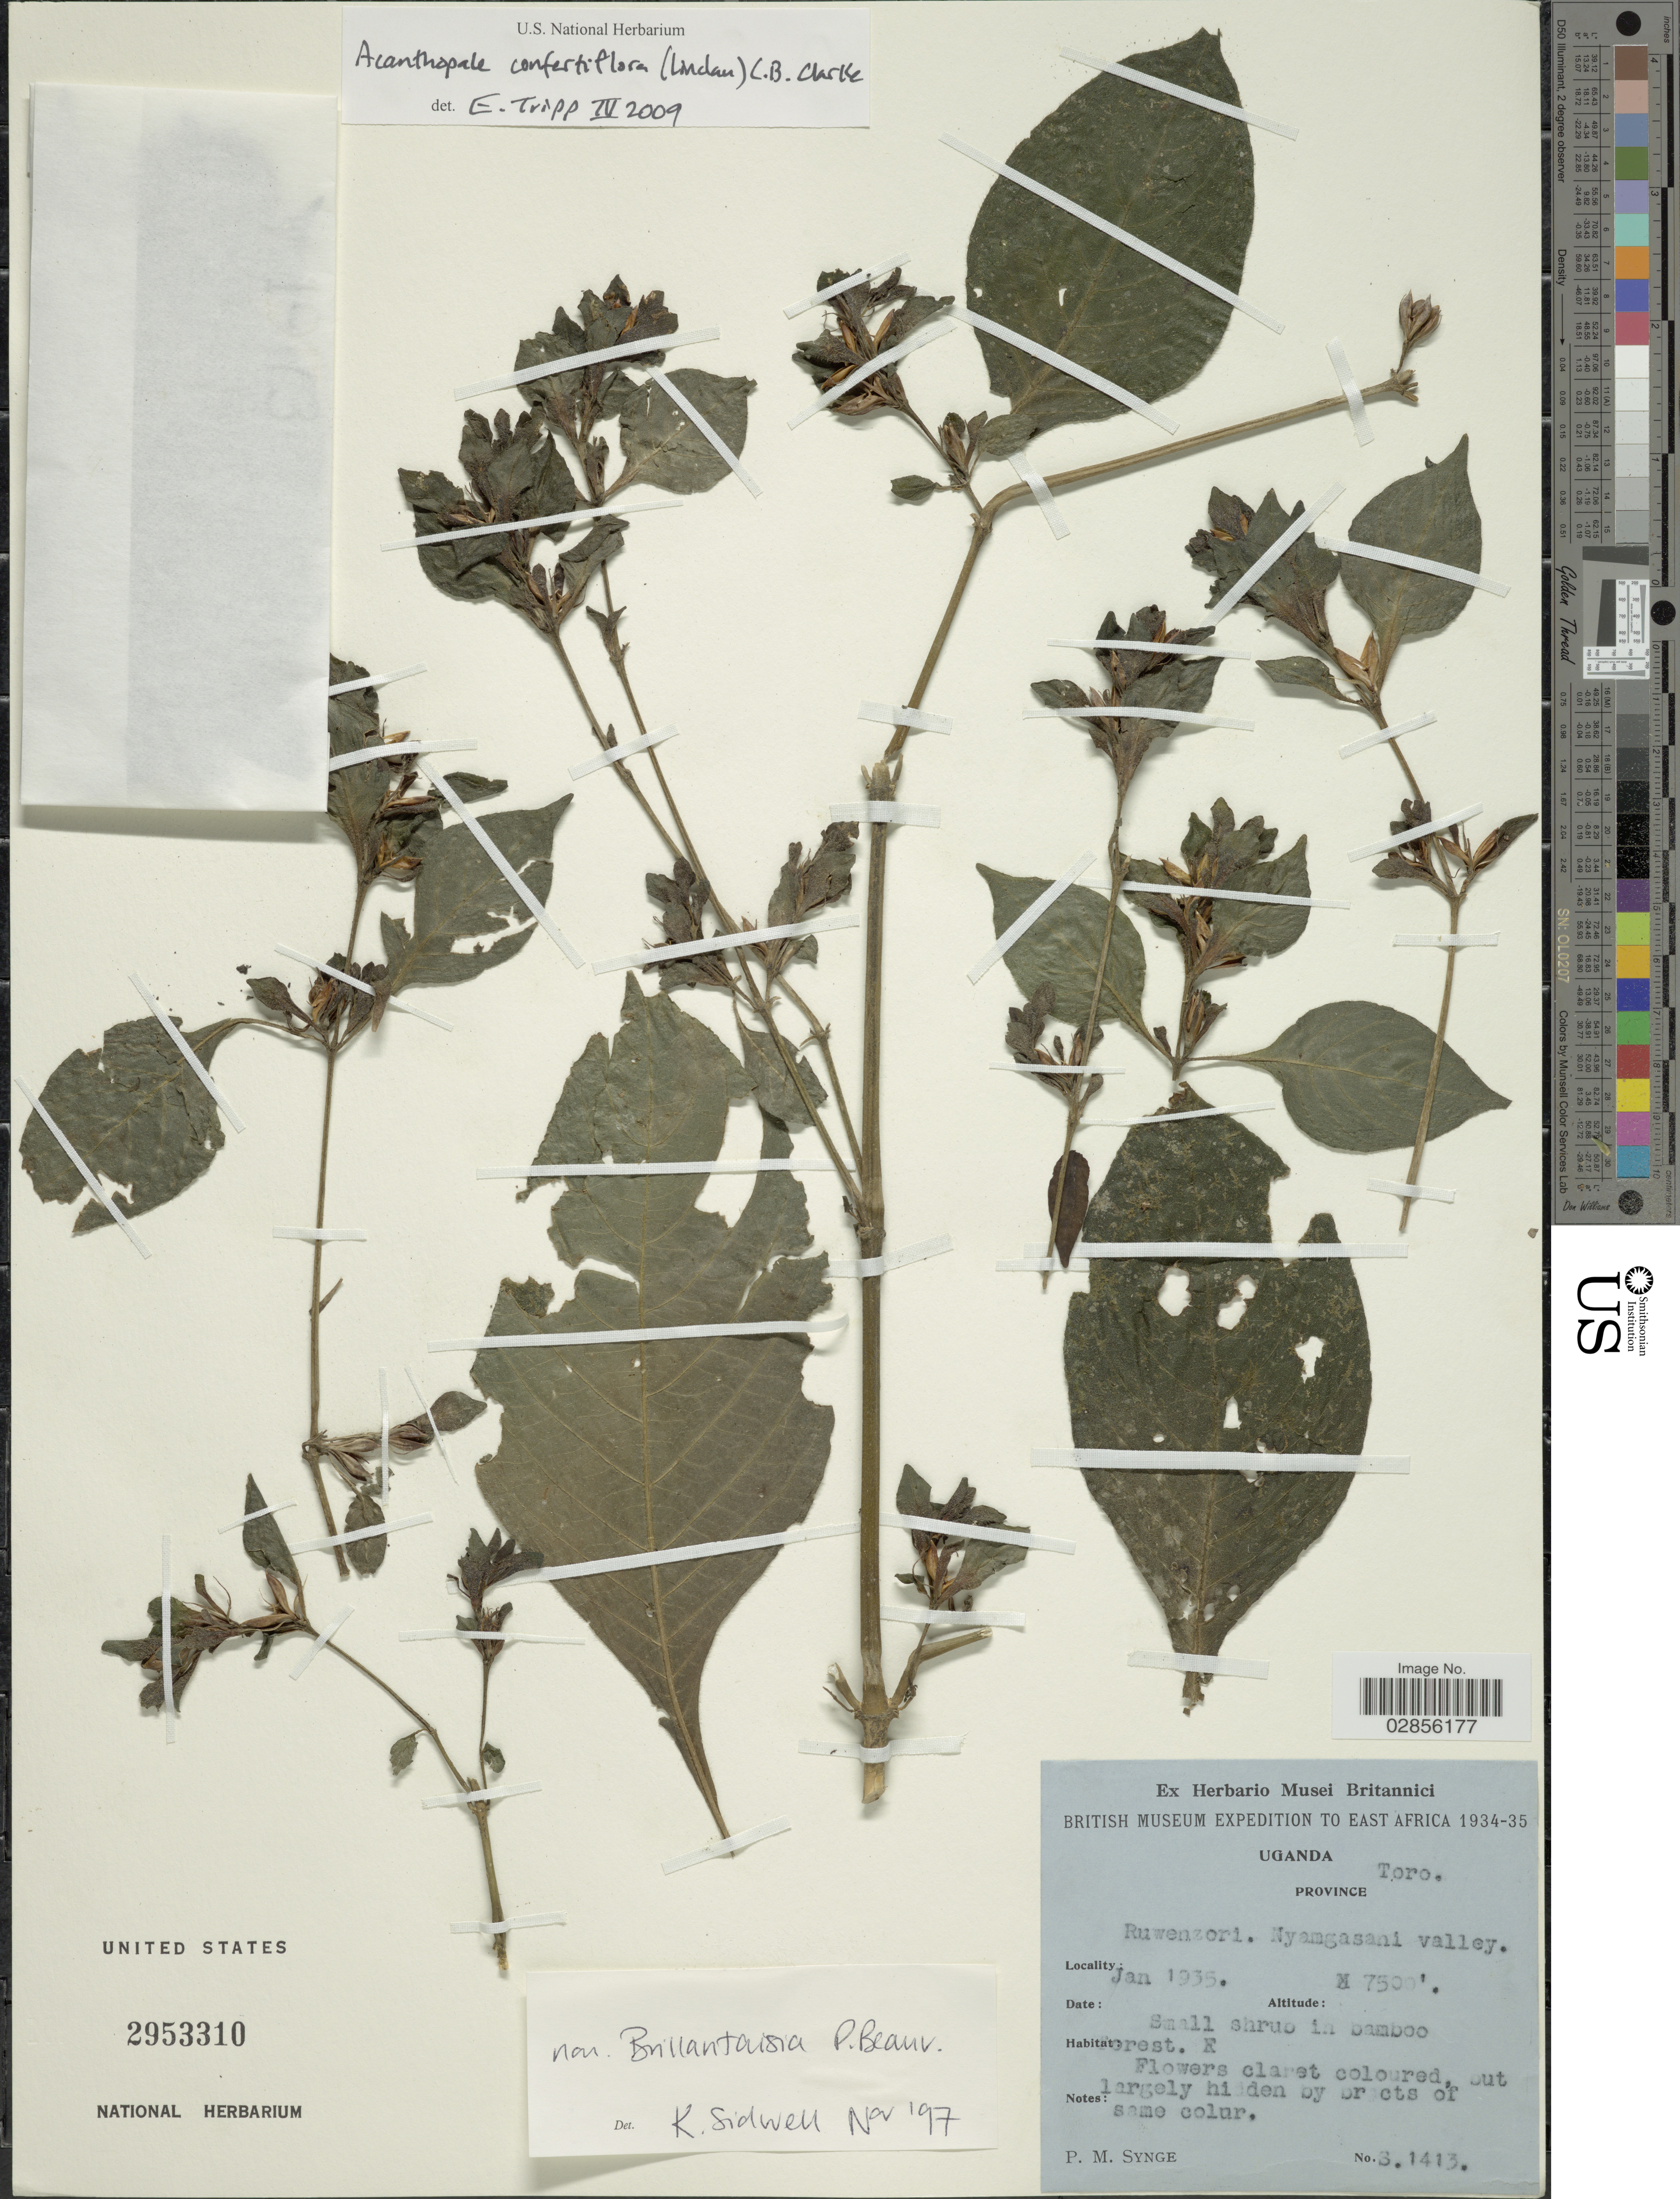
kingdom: Plantae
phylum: Tracheophyta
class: Magnoliopsida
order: Lamiales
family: Acanthaceae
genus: Acanthopale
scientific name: Acanthopale confertiflora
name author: (Lindau) C.B. Clarke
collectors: P. Synge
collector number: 31413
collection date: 1935-01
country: Uganda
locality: Province Tori. Ruwenzori. Nyamgasani valley.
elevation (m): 2286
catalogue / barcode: US 2953310